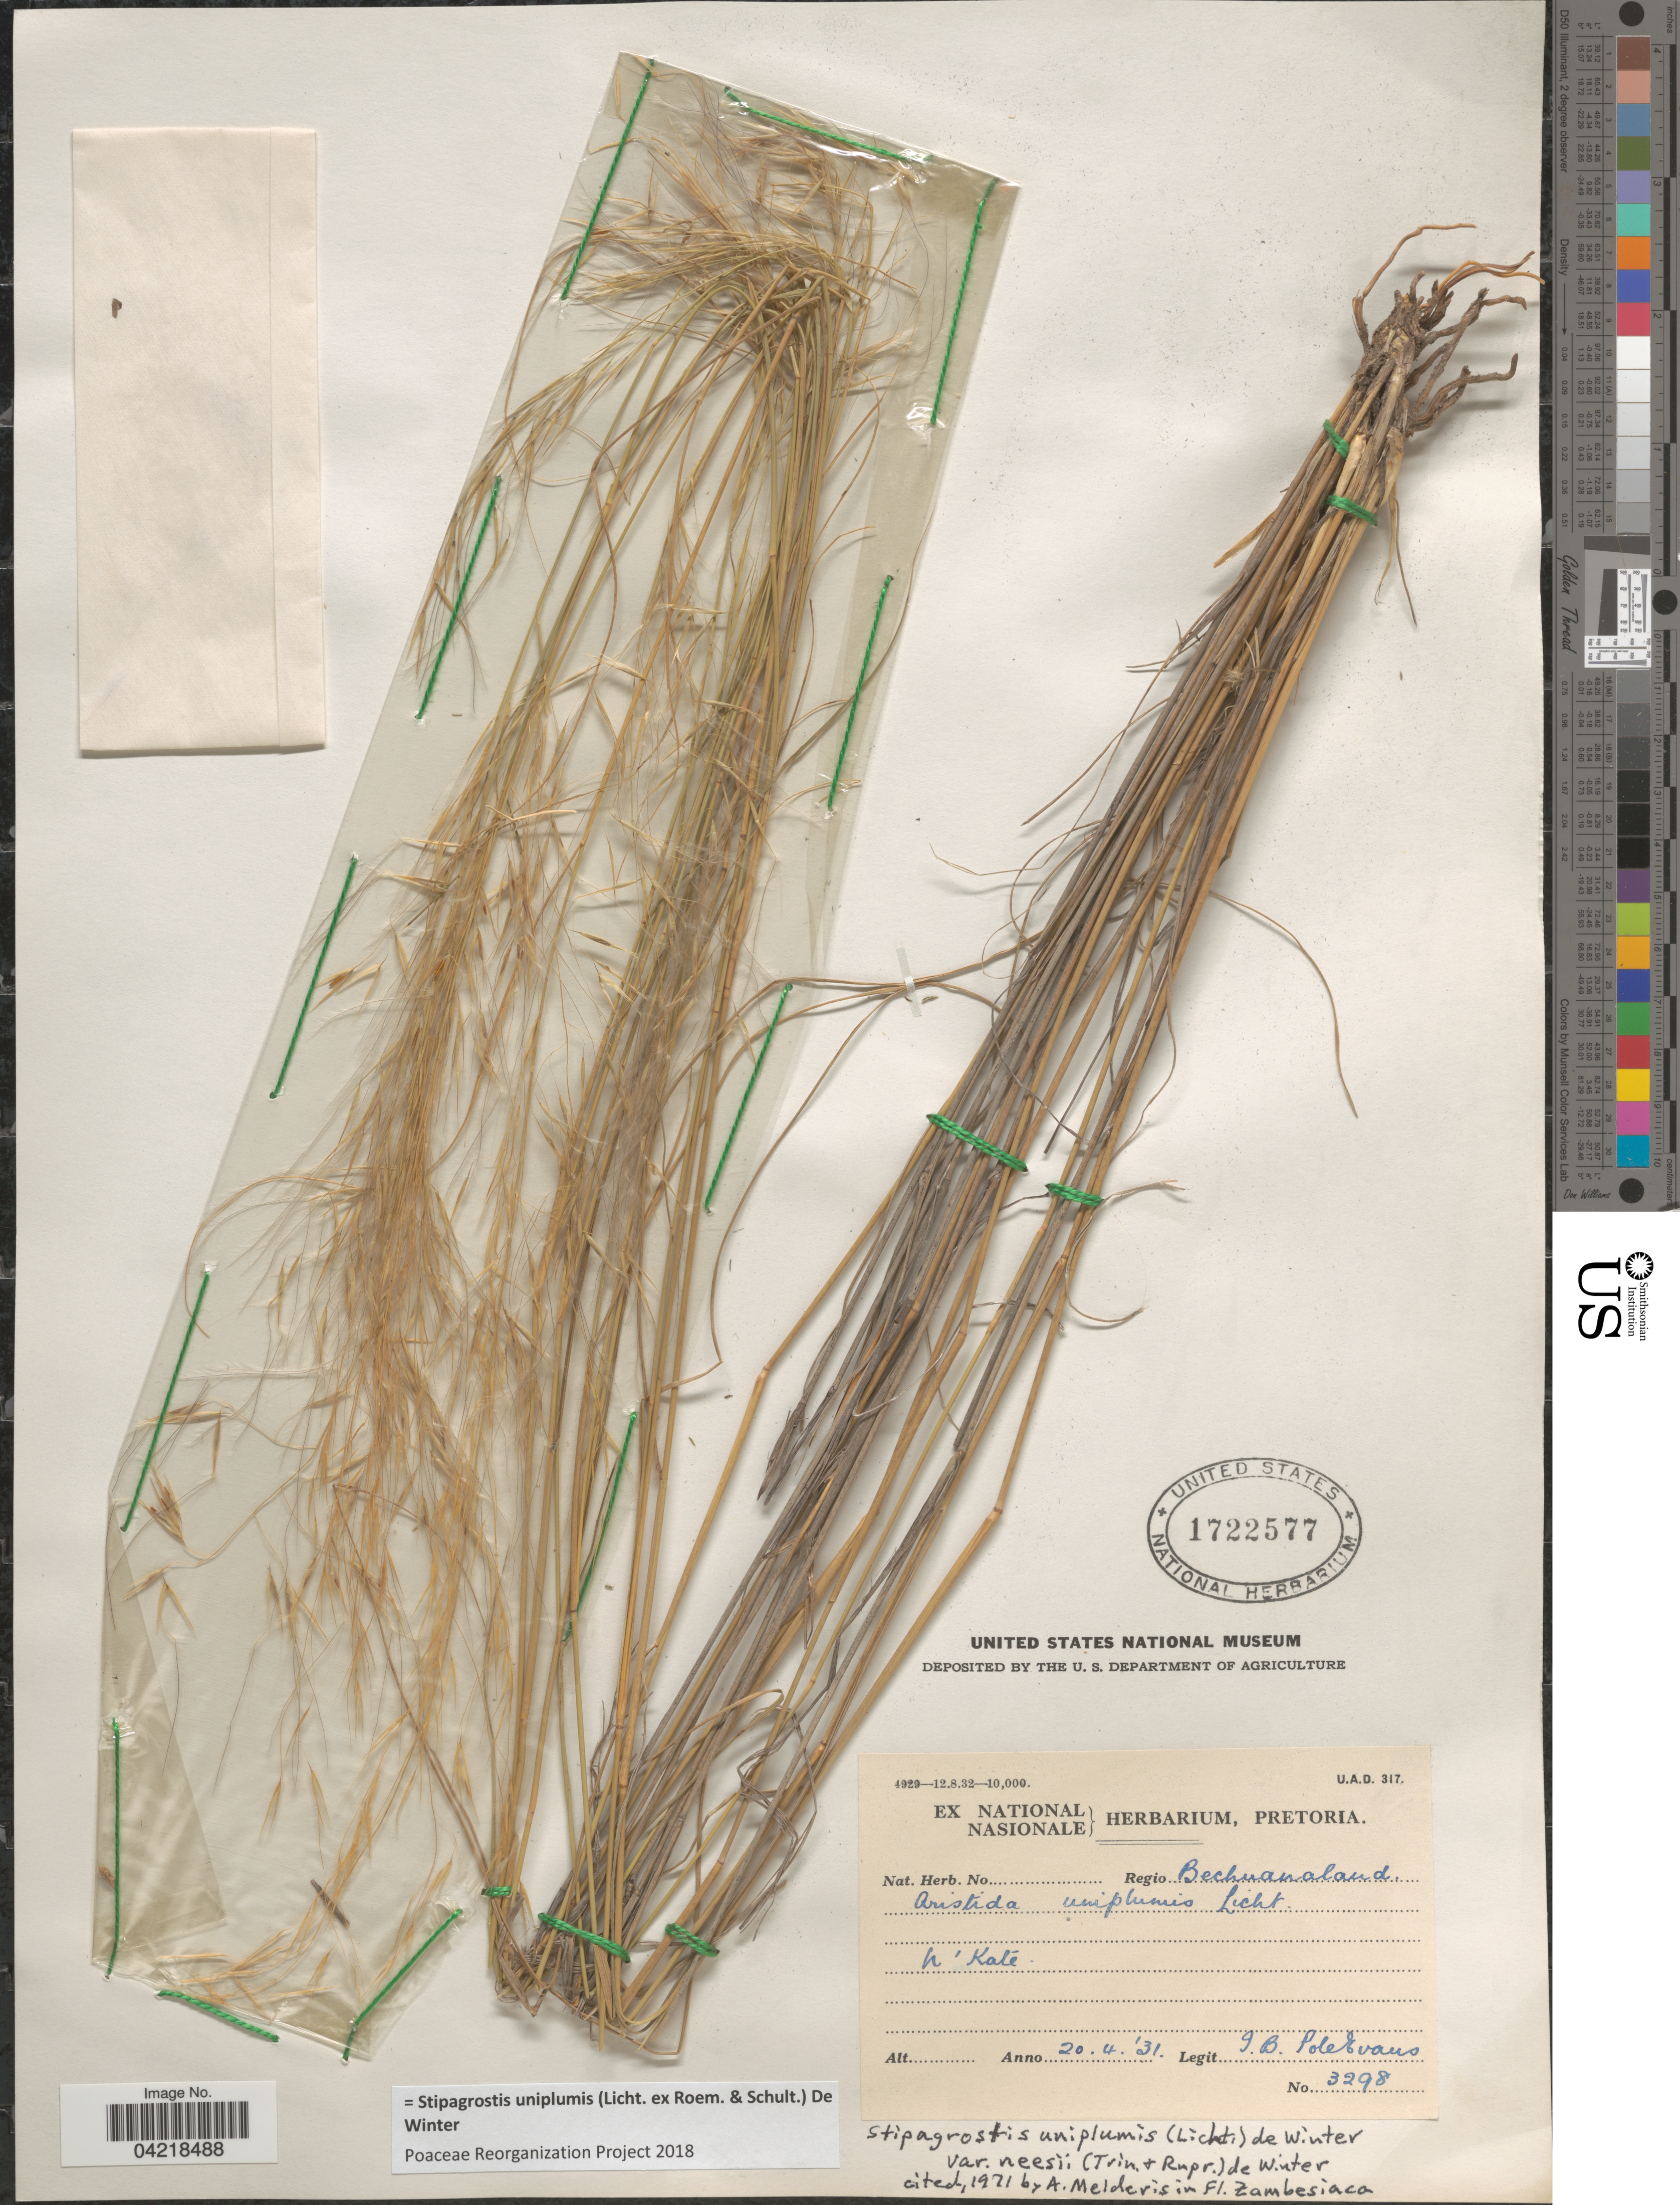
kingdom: Plantae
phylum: Tracheophyta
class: Liliopsida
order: Poales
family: Poaceae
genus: Stipagrostis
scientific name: Stipagrostis uniplumis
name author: (Licht.) De Winter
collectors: I. B. Pole-Evans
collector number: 3298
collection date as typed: Transcribed d/m/y: 20/4/31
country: South Africa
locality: Regio Bechuanaland. N ' Kate.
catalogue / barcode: US 1722577